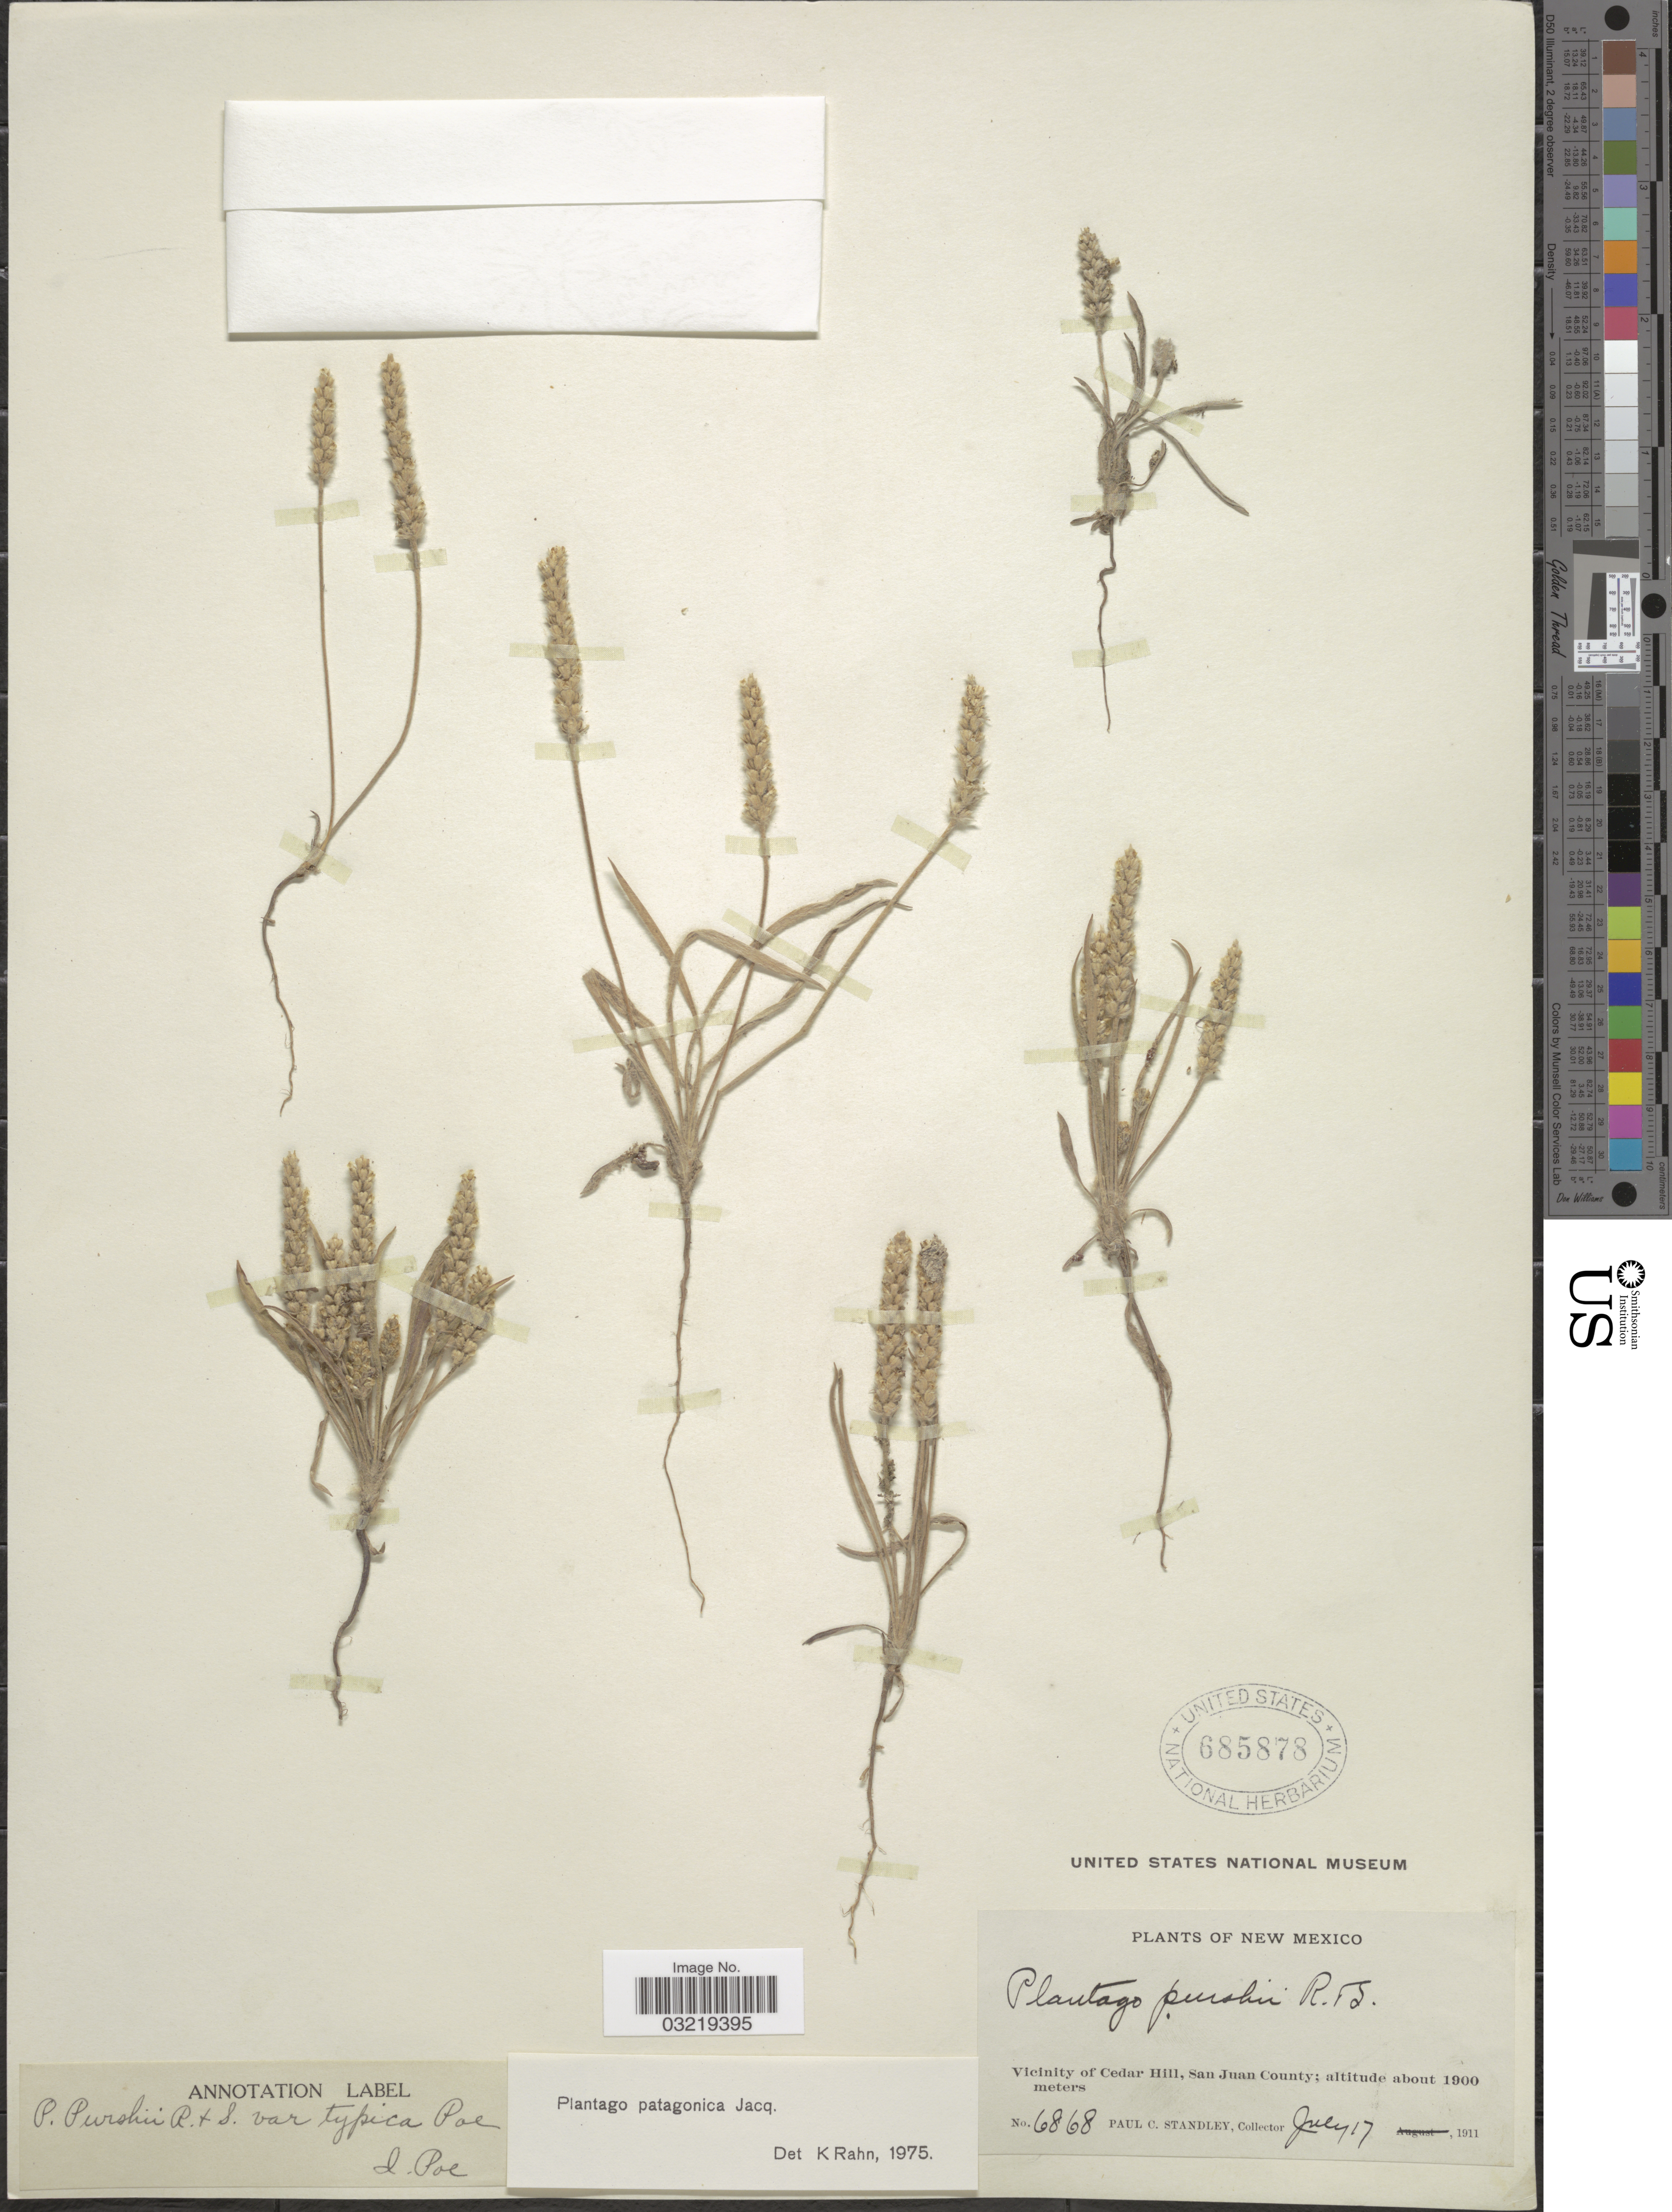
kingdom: Plantae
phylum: Tracheophyta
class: Magnoliopsida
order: Lamiales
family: Plantaginaceae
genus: Plantago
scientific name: Plantago patagonica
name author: Jacq.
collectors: P. C. Standley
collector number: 6868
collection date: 1911-07-17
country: United States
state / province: New Mexico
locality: Vicinity of Cedar Hill, San Juan County.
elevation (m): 1900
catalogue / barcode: US 685878